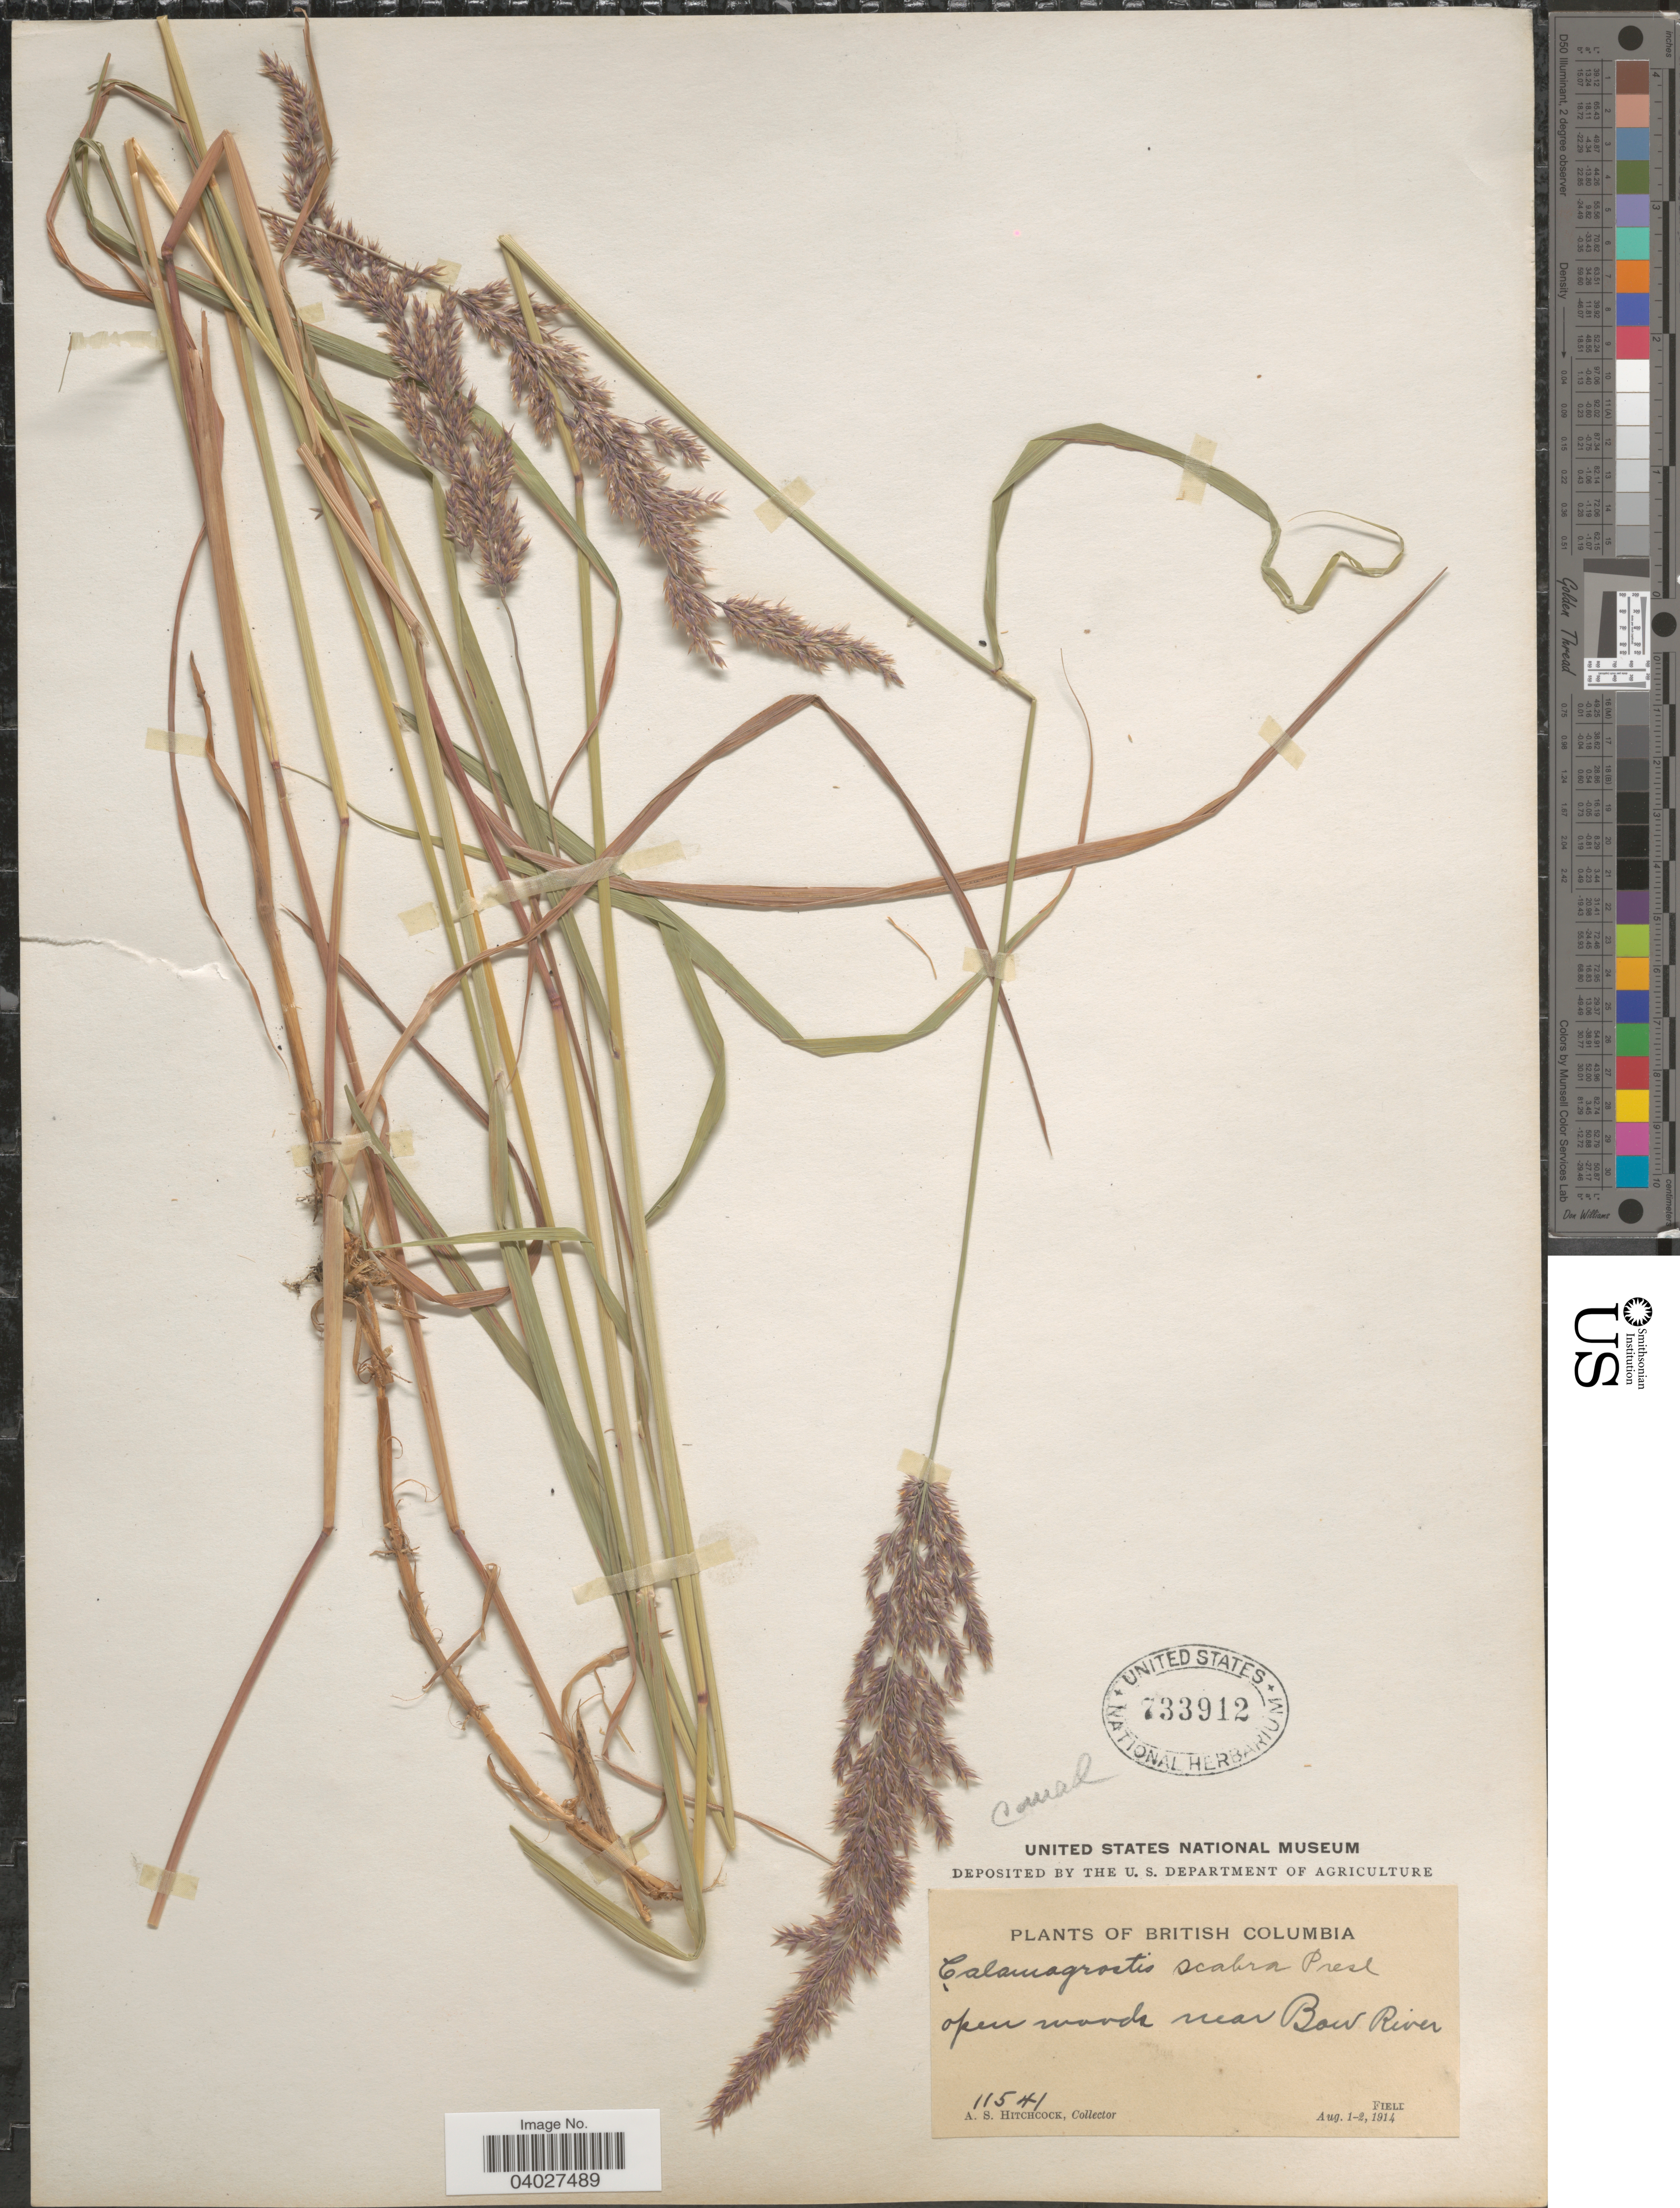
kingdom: Plantae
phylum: Tracheophyta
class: Liliopsida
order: Poales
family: Poaceae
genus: Calamagrostis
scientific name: Calamagrostis canadensis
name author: (Michx.) P. Beauv.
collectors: A. S. Hitchcock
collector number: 11541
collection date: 1914-08-01/1914-08-02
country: Canada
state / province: British Columbia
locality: Open woods near Bow River.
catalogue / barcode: US 733912